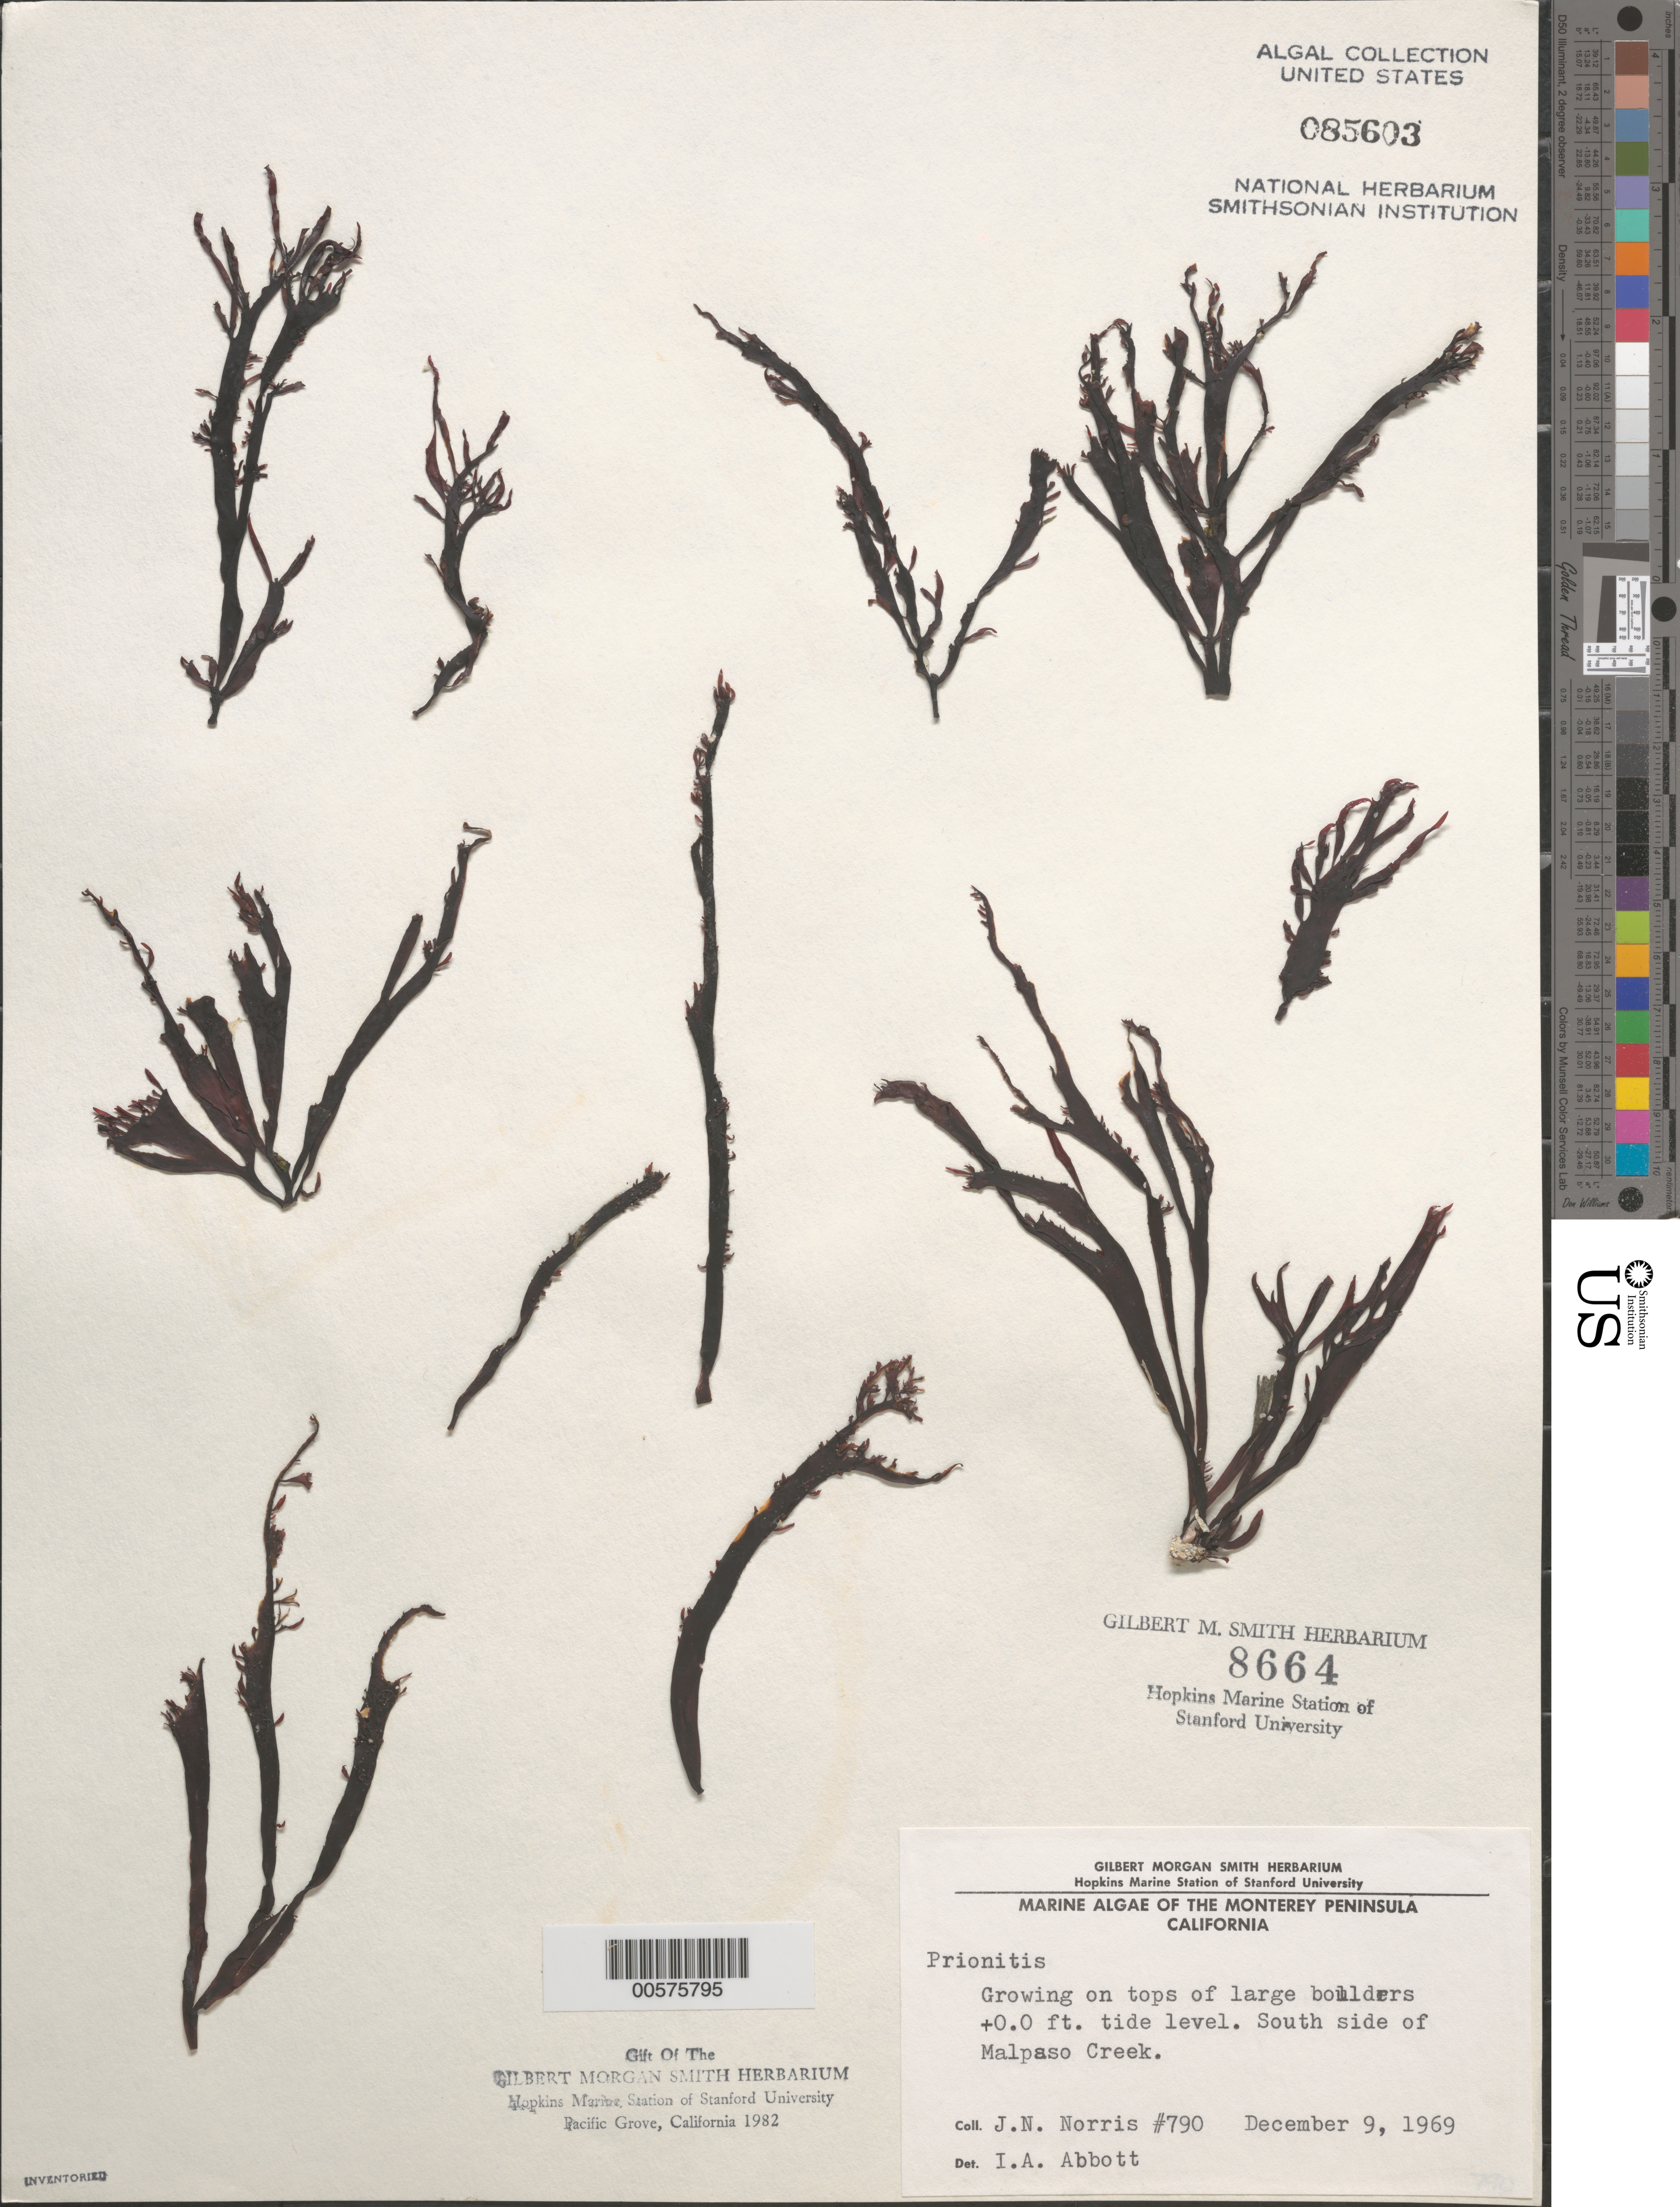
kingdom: Plantae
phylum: Rhodophyta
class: Florideophyceae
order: Cryptonemiales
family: Cryptonemiaceae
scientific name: Prionitis sp.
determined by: Abbott, Isabella A.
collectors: J. N. Norris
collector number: JN-790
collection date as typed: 09 Dec 1969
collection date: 1969-12-09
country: United States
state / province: California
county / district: Monterey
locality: Malpaso Creek, south side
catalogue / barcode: US 85603